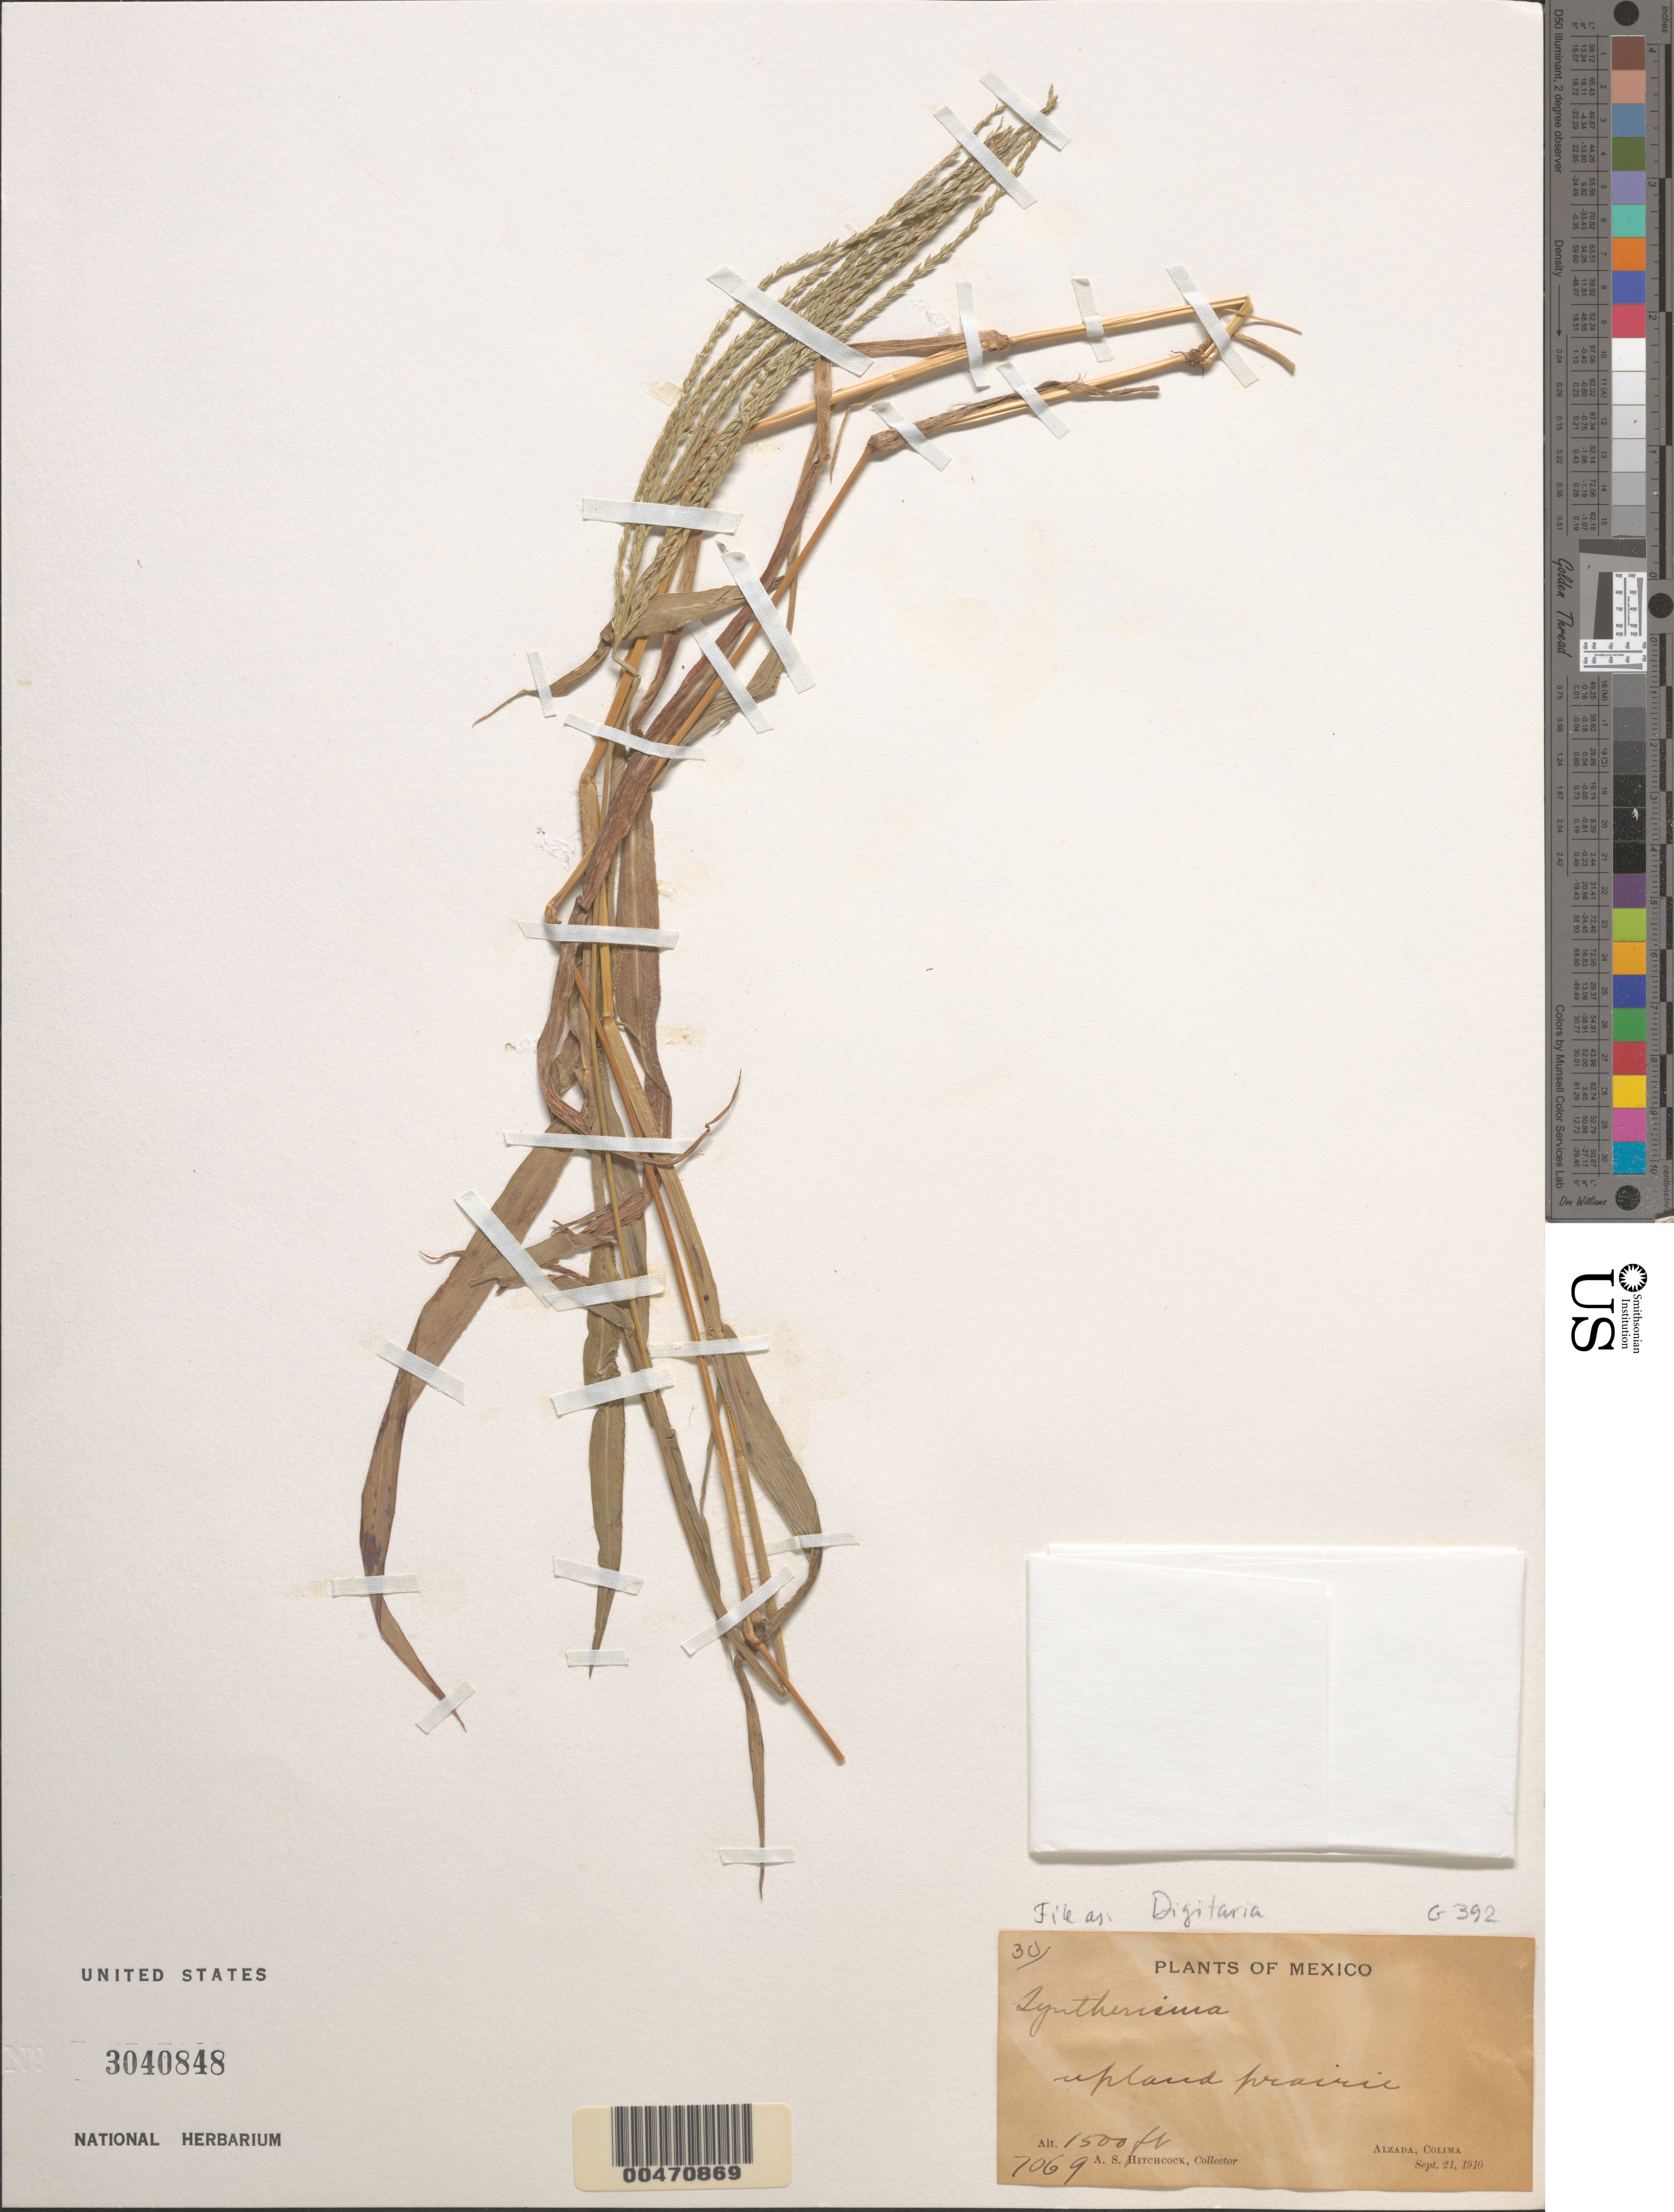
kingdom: Plantae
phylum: Tracheophyta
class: Liliopsida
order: Poales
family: Poaceae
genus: Digitaria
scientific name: Digitaria sp.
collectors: A. S. Hitchcock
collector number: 7069/30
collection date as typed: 21 Sep 1910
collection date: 1910-09-21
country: Mexico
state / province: Colima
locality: Alzada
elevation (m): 457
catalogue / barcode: US 3040848